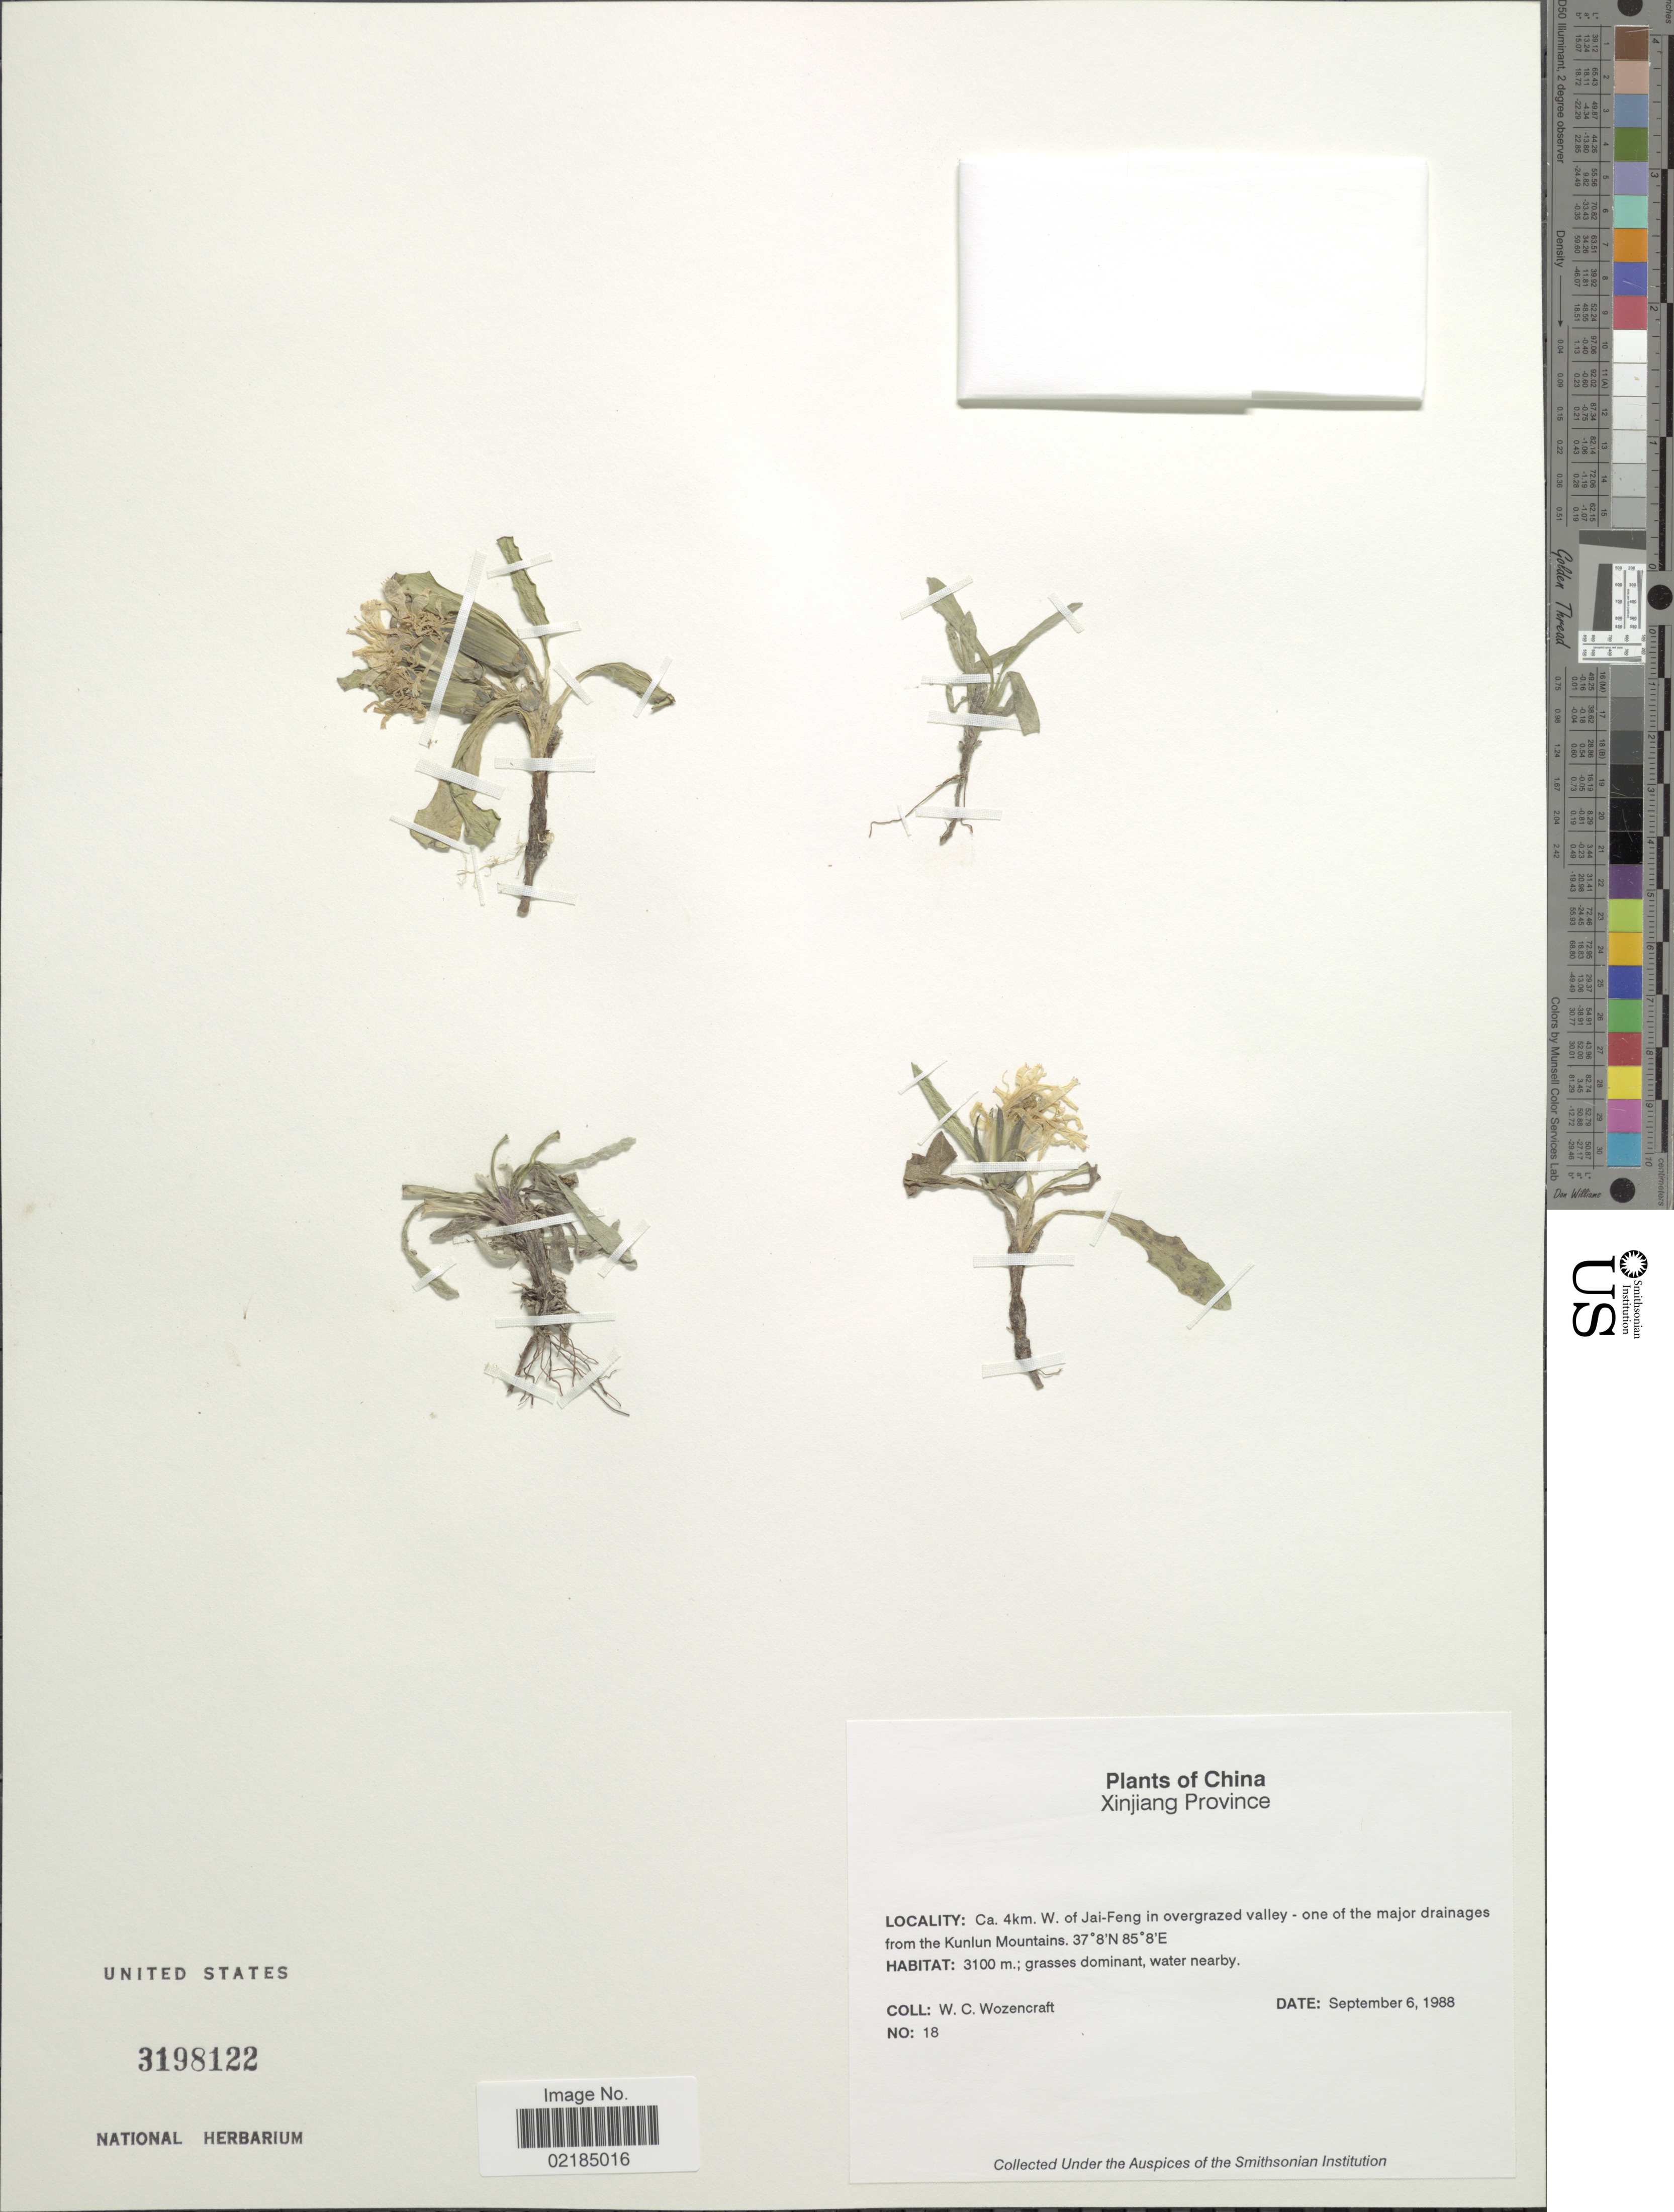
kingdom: Plantae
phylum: Tracheophyta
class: Magnoliopsida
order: Asterales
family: Asteraceae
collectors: C. Wozencraft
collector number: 18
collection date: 1988-09-06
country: China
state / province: Xinjiang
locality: Xinjiang Province. Ca. 4km. W. of Jai-Feng in overgrazed valley - one of the major drainages from the Kunlun Mountains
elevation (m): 3100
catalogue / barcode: US 3198122